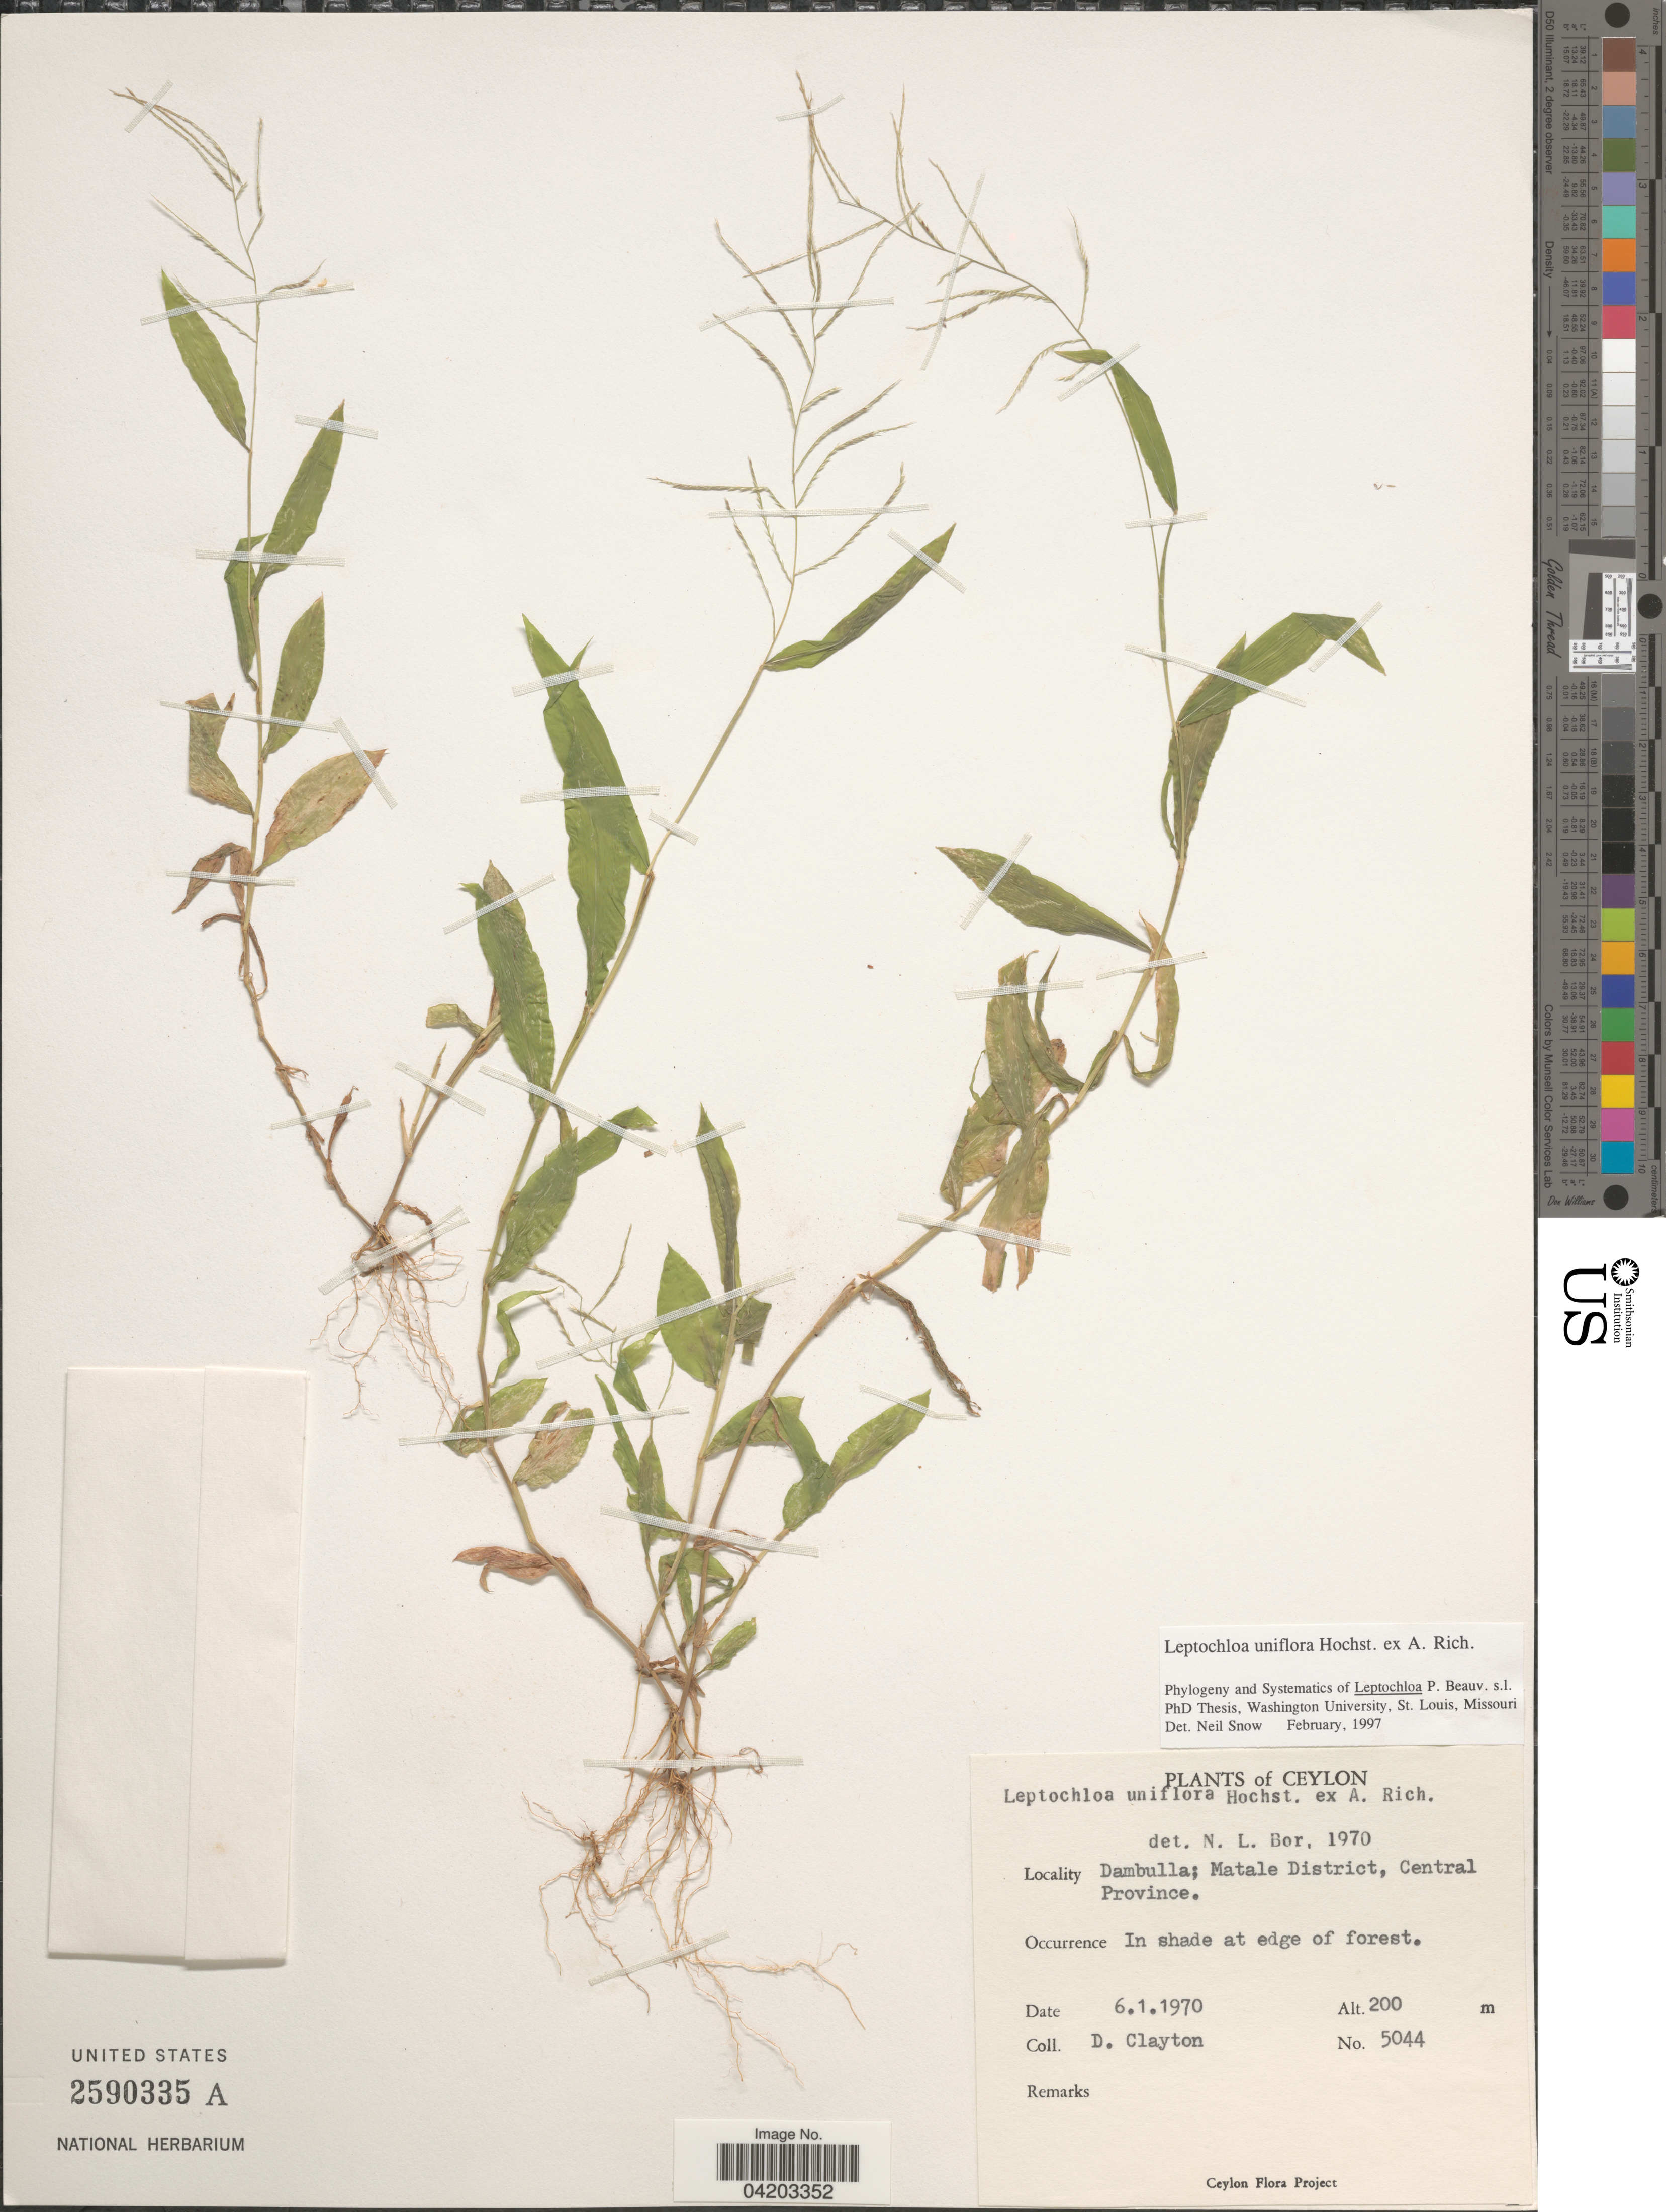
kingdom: Plantae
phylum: Tracheophyta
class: Liliopsida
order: Poales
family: Poaceae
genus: Trigonochloa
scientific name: Trigonochloa uniflora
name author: (Hochst. ex A. Rich.) P.M. Peterson & N. Snow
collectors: D. Clayton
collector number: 5044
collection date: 1970-01-06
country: Sri Lanka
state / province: Central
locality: Ceylon. Dambulla; Matale District, Central Province.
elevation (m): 200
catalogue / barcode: US 2590335A